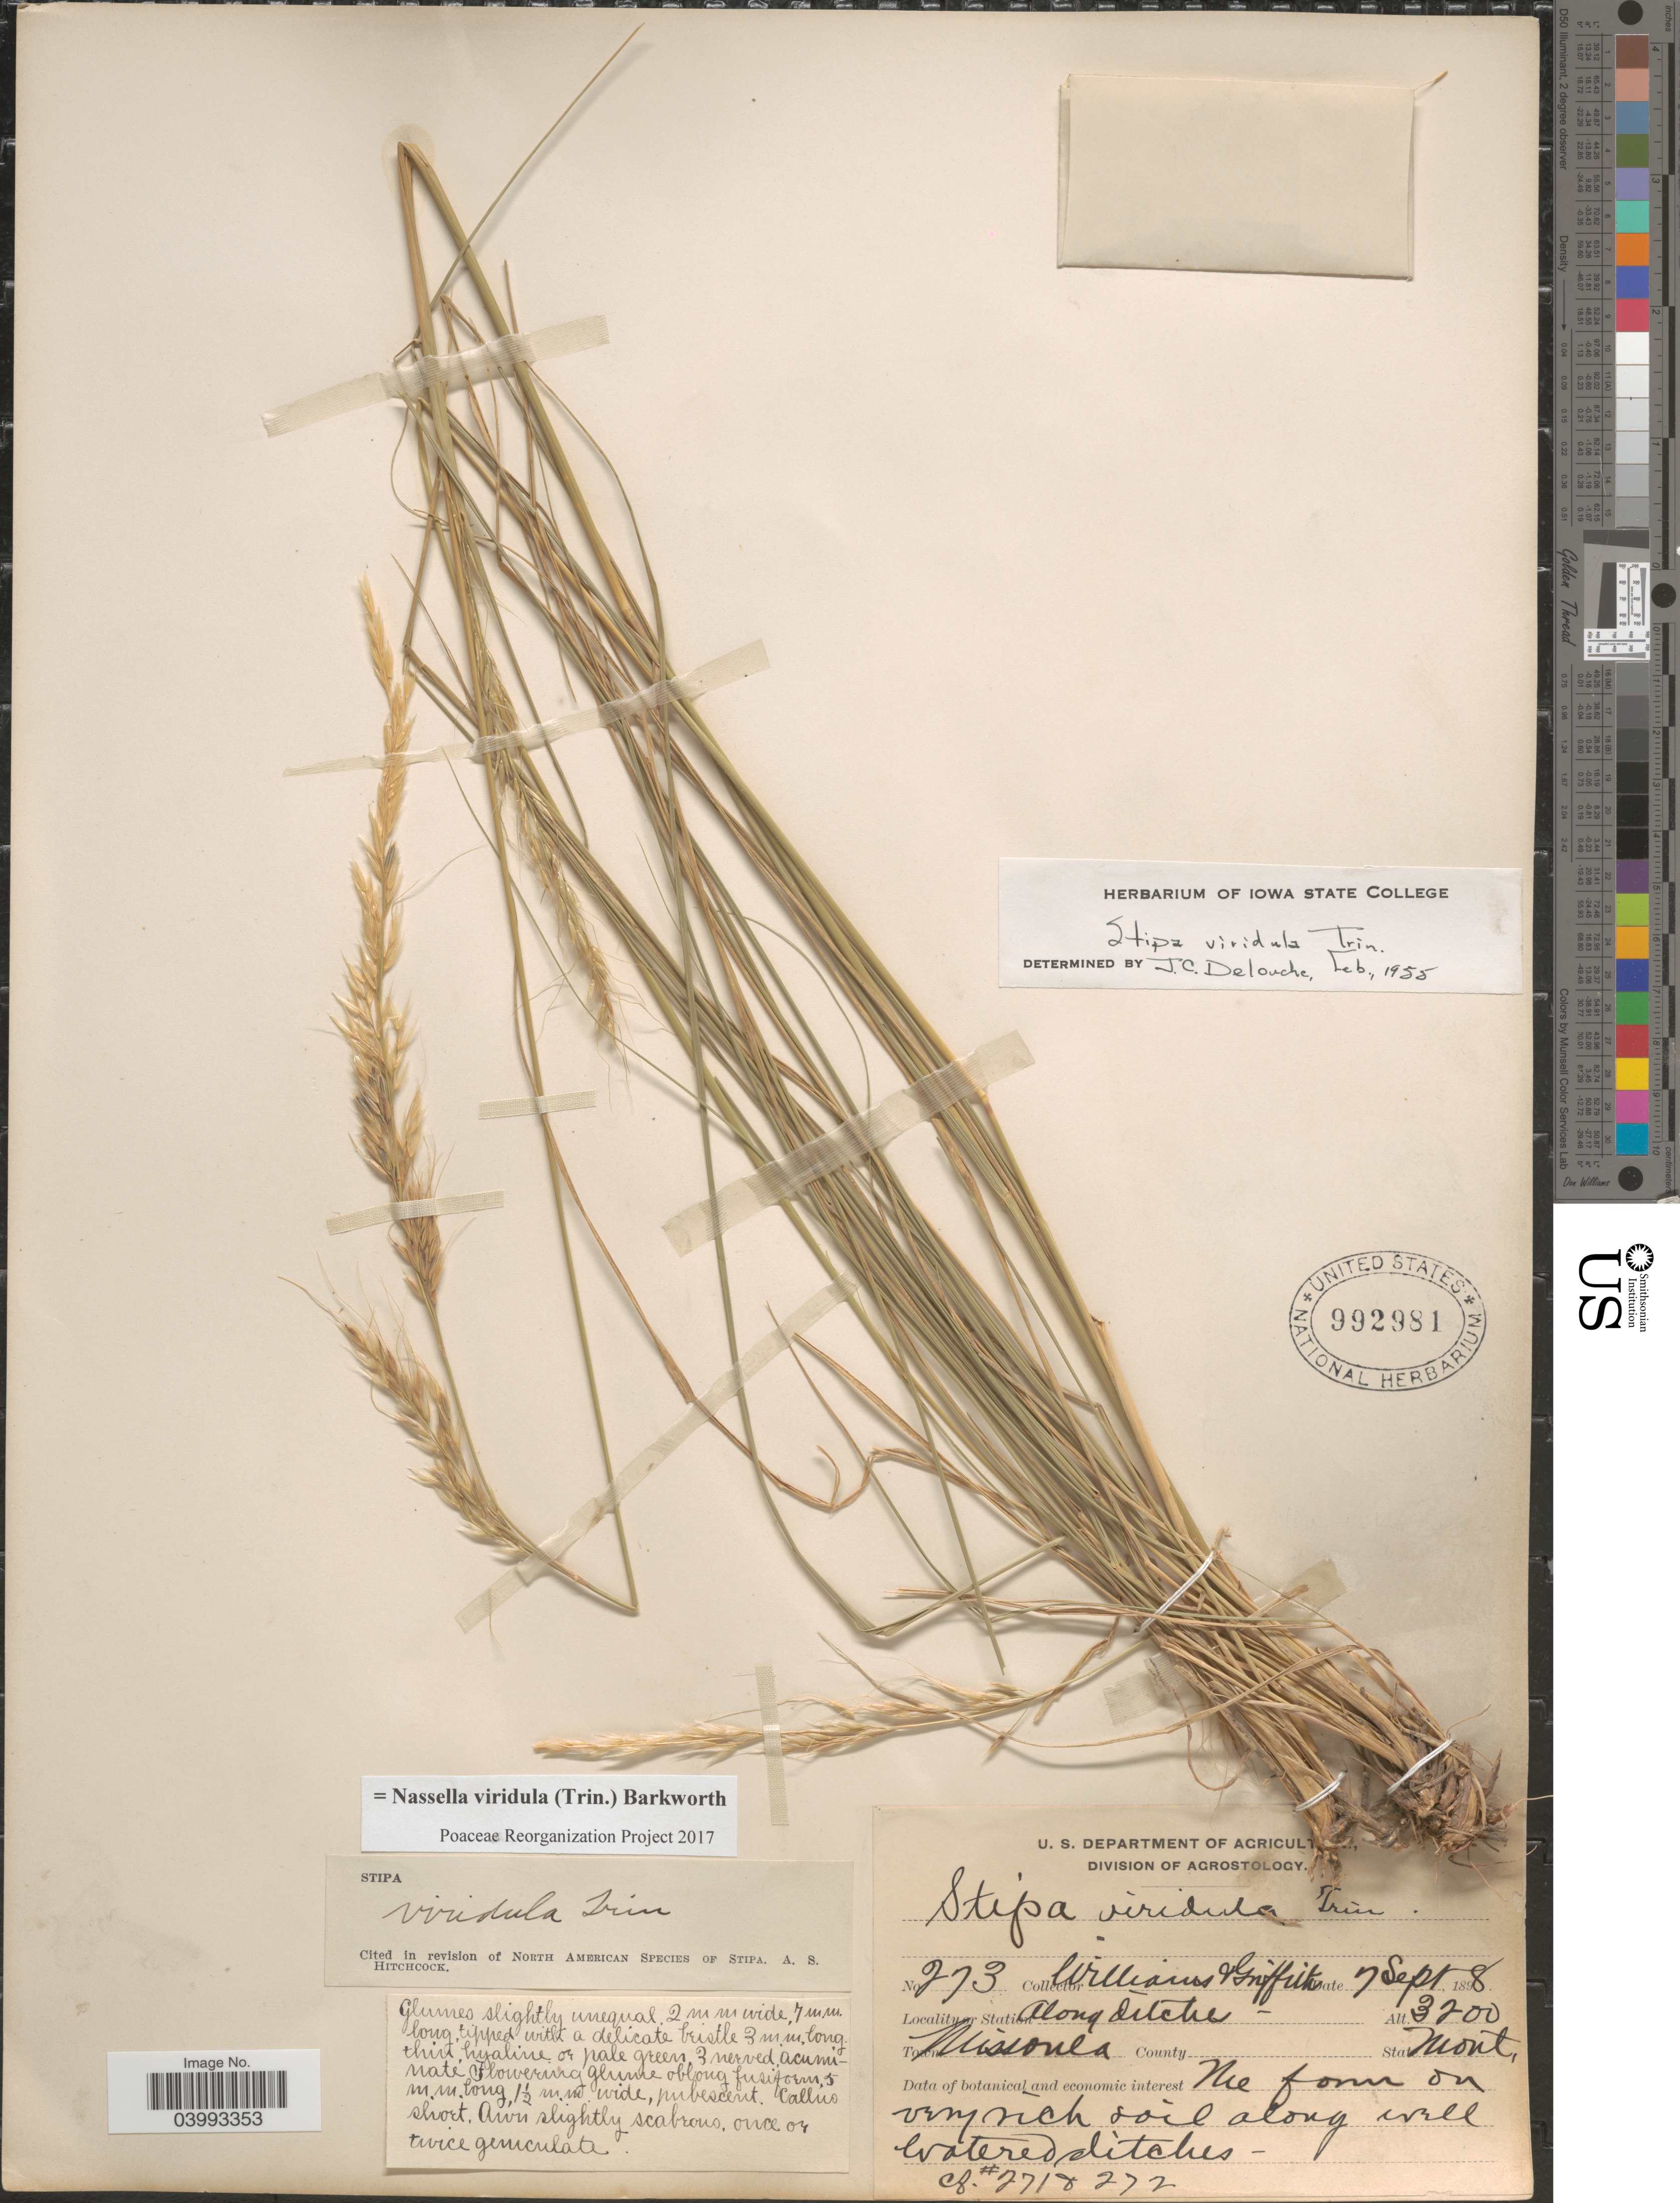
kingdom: Plantae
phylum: Tracheophyta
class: Liliopsida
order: Poales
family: Poaceae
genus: Nassella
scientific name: Nassella viridula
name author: (Trin.) Barkworth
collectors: -- Williams & -. Griffith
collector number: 273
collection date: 1898-09-07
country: United States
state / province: Montana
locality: Station Along ditches. Town Missoula.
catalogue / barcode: US 992981